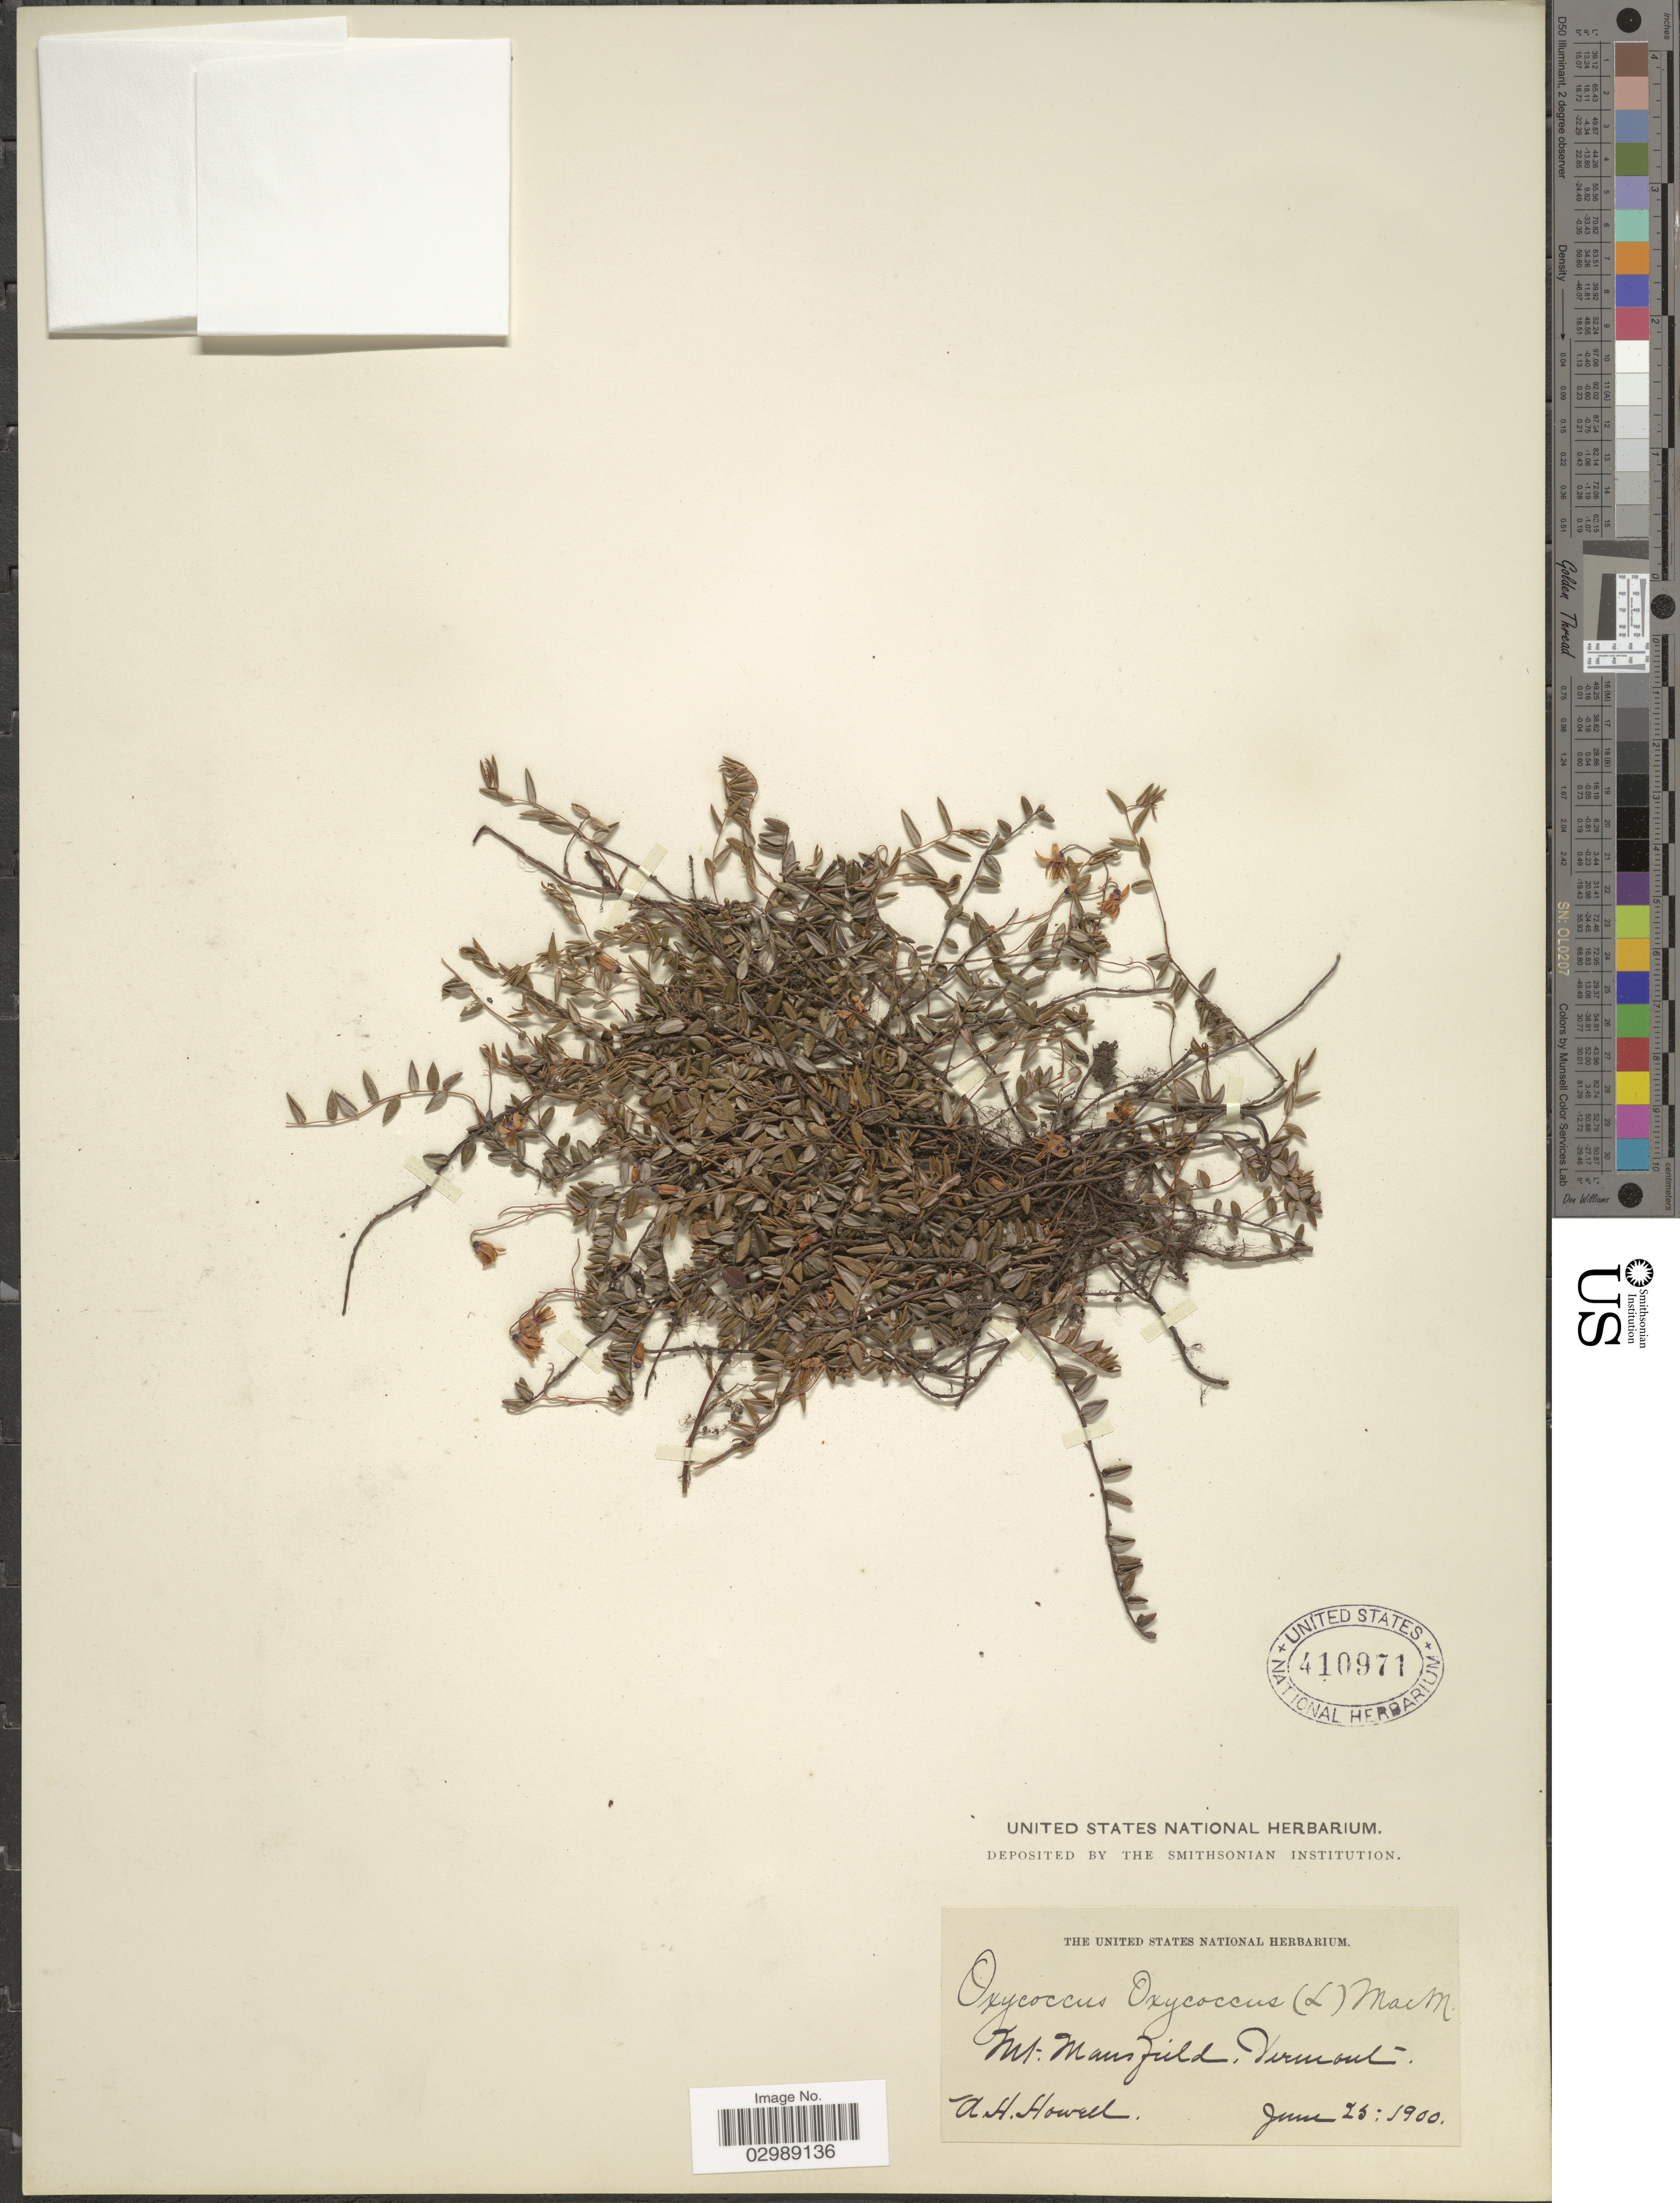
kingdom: Plantae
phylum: Tracheophyta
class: Magnoliopsida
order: Ericales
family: Ericaceae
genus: Vaccinium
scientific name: Vaccinium oxycoccos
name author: L.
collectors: A. Howell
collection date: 1900-06-25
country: United States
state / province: Vermont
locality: Mt. Mansfield.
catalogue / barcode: US 410971